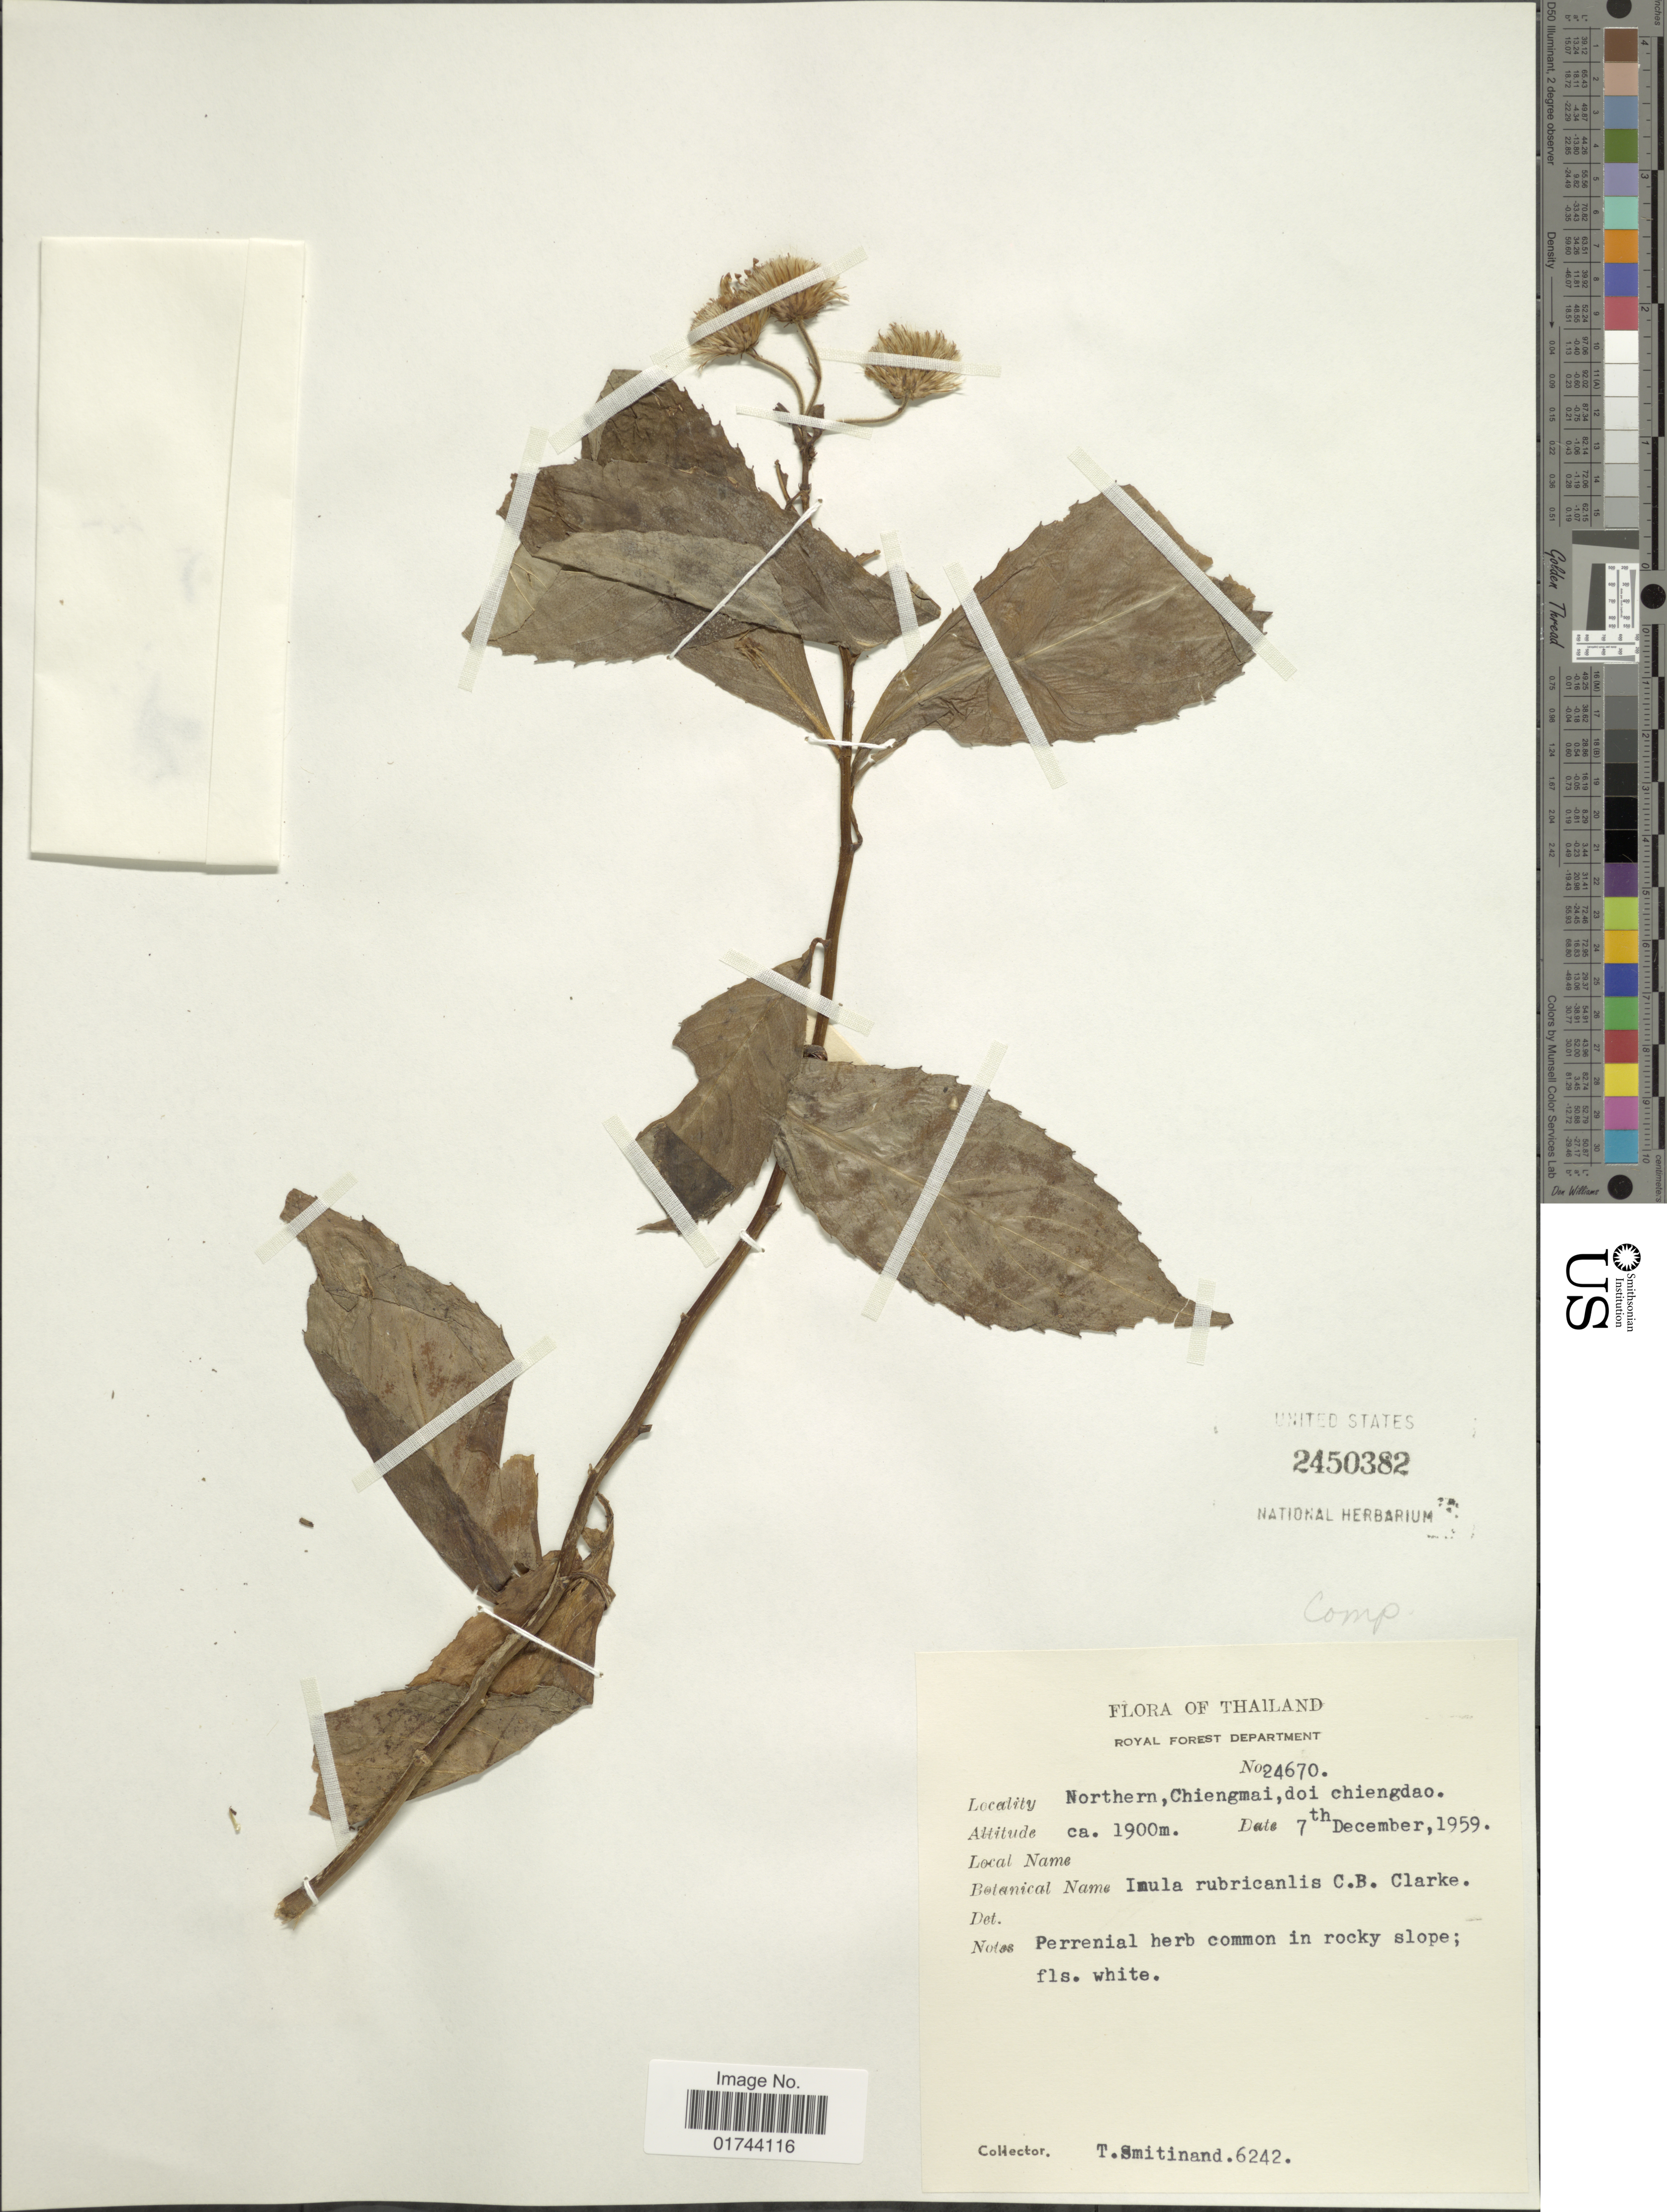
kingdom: Plantae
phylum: Tracheophyta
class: Magnoliopsida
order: Asterales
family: Asteraceae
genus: Inula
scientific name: Inula rubricaulis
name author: Benth. & Hook. f.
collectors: T. Smitinand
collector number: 6242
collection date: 1959-12-07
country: Thailand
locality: Northern, Chiengmai, doi chiengdao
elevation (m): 1900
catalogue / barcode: US 2450382